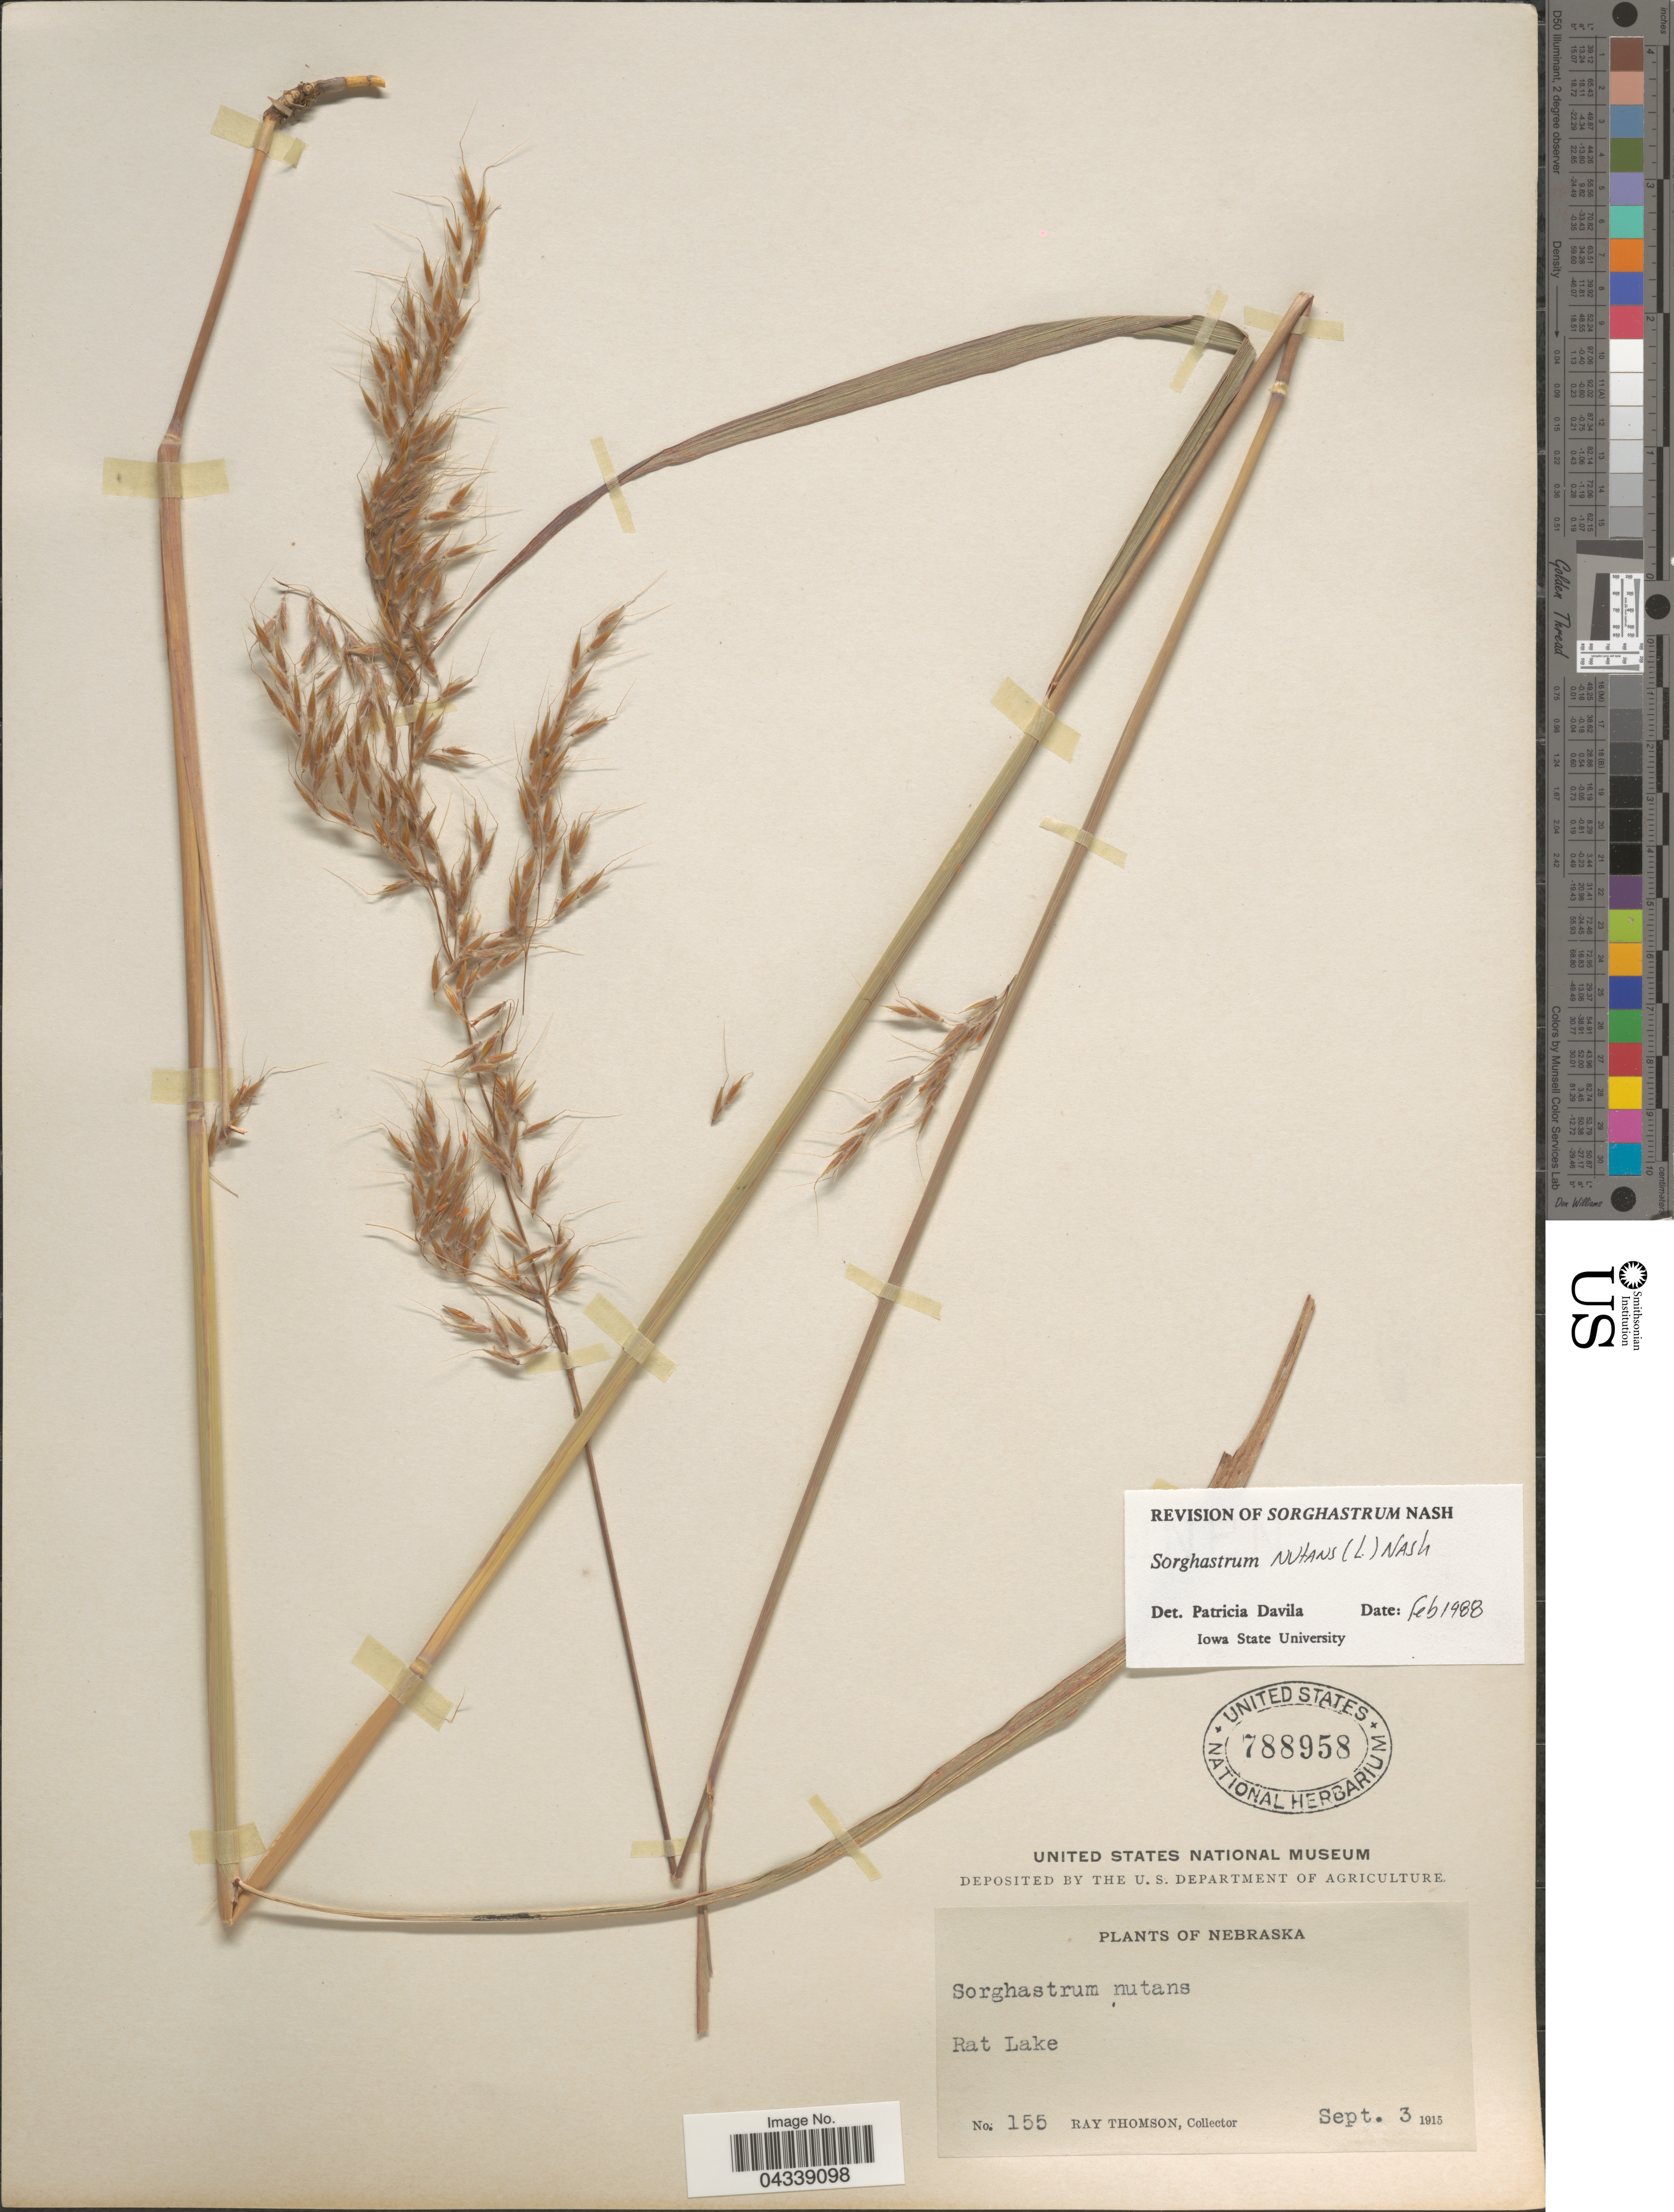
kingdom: Plantae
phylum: Tracheophyta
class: Liliopsida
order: Poales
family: Poaceae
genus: Sorghastrum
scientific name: Sorghastrum nutans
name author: (L.) Nash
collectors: R. Thomson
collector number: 155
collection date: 1915-09-03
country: United States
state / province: Nebraska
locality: Rat Lake.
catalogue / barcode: US 788958